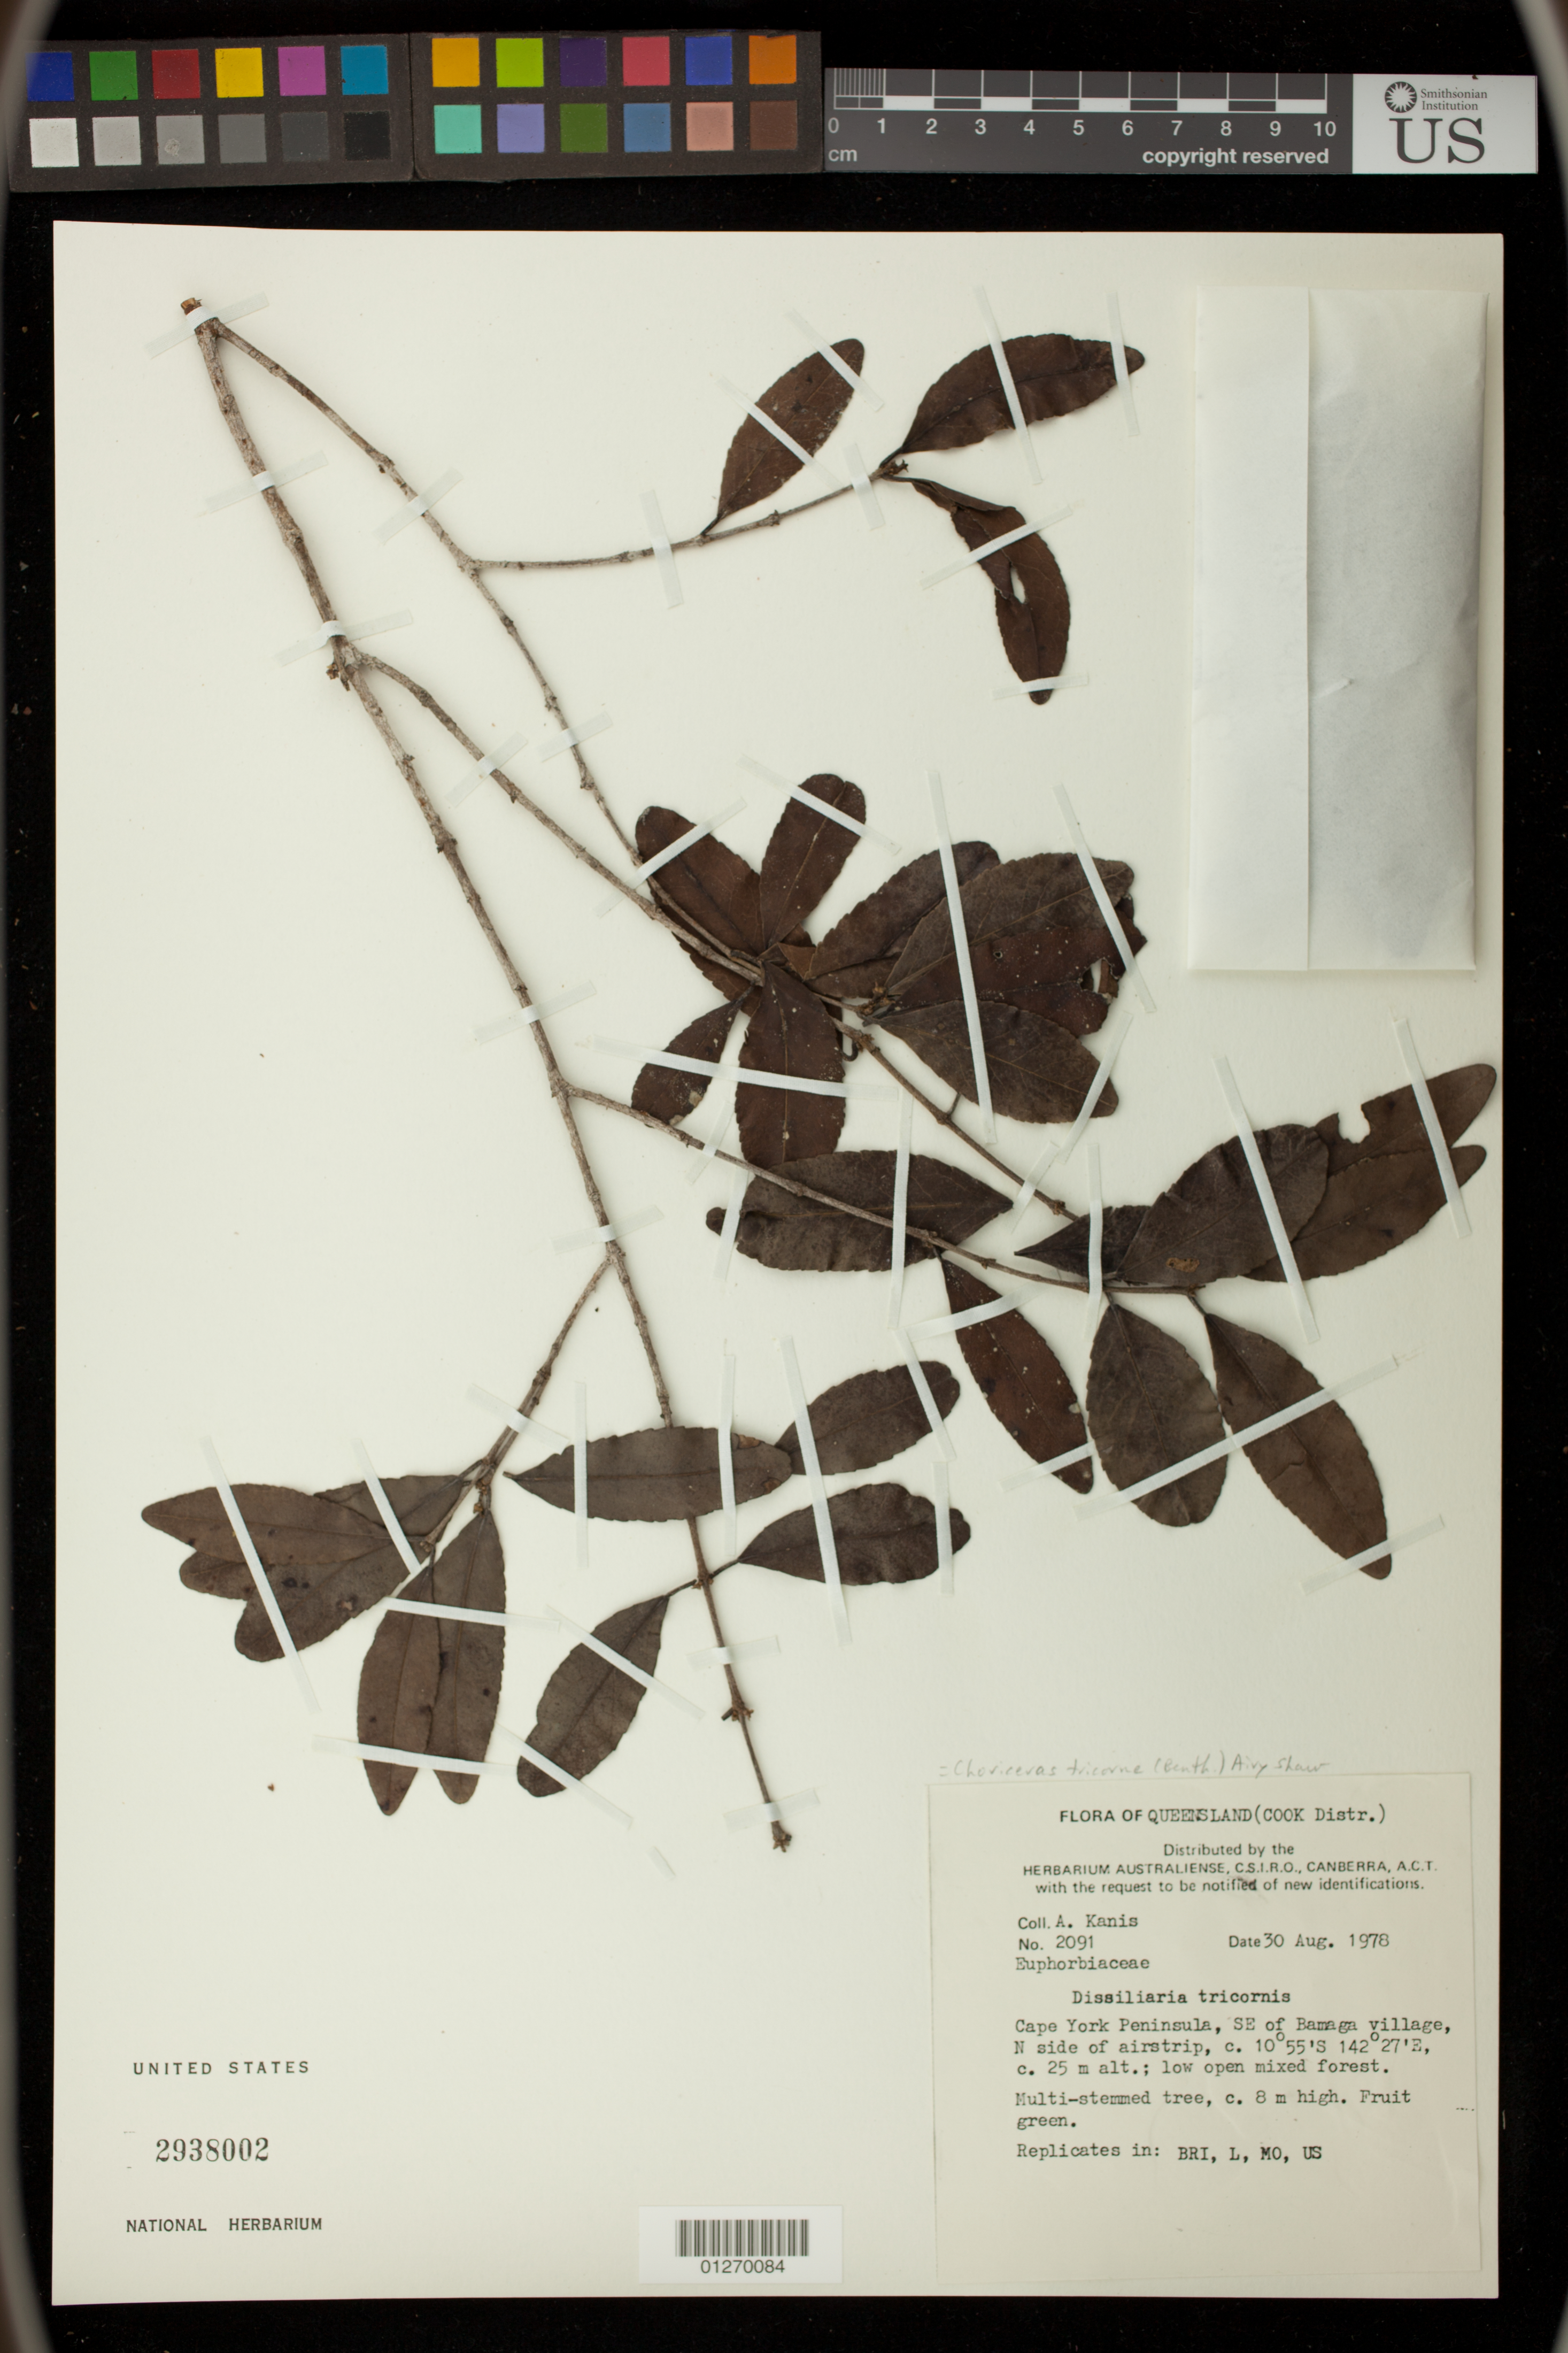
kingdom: Plantae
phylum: Tracheophyta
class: Magnoliopsida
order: Malpighiales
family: Picrodendraceae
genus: Choriceras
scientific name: Choriceras tricorne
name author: (Benth.) Airy Shaw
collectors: A. Kanis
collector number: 2091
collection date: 1978-08-30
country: Australia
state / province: Queensland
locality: Cape York Peninsula, SE of Bamaga village, N side of airstrip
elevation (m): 25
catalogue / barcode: US 2938002